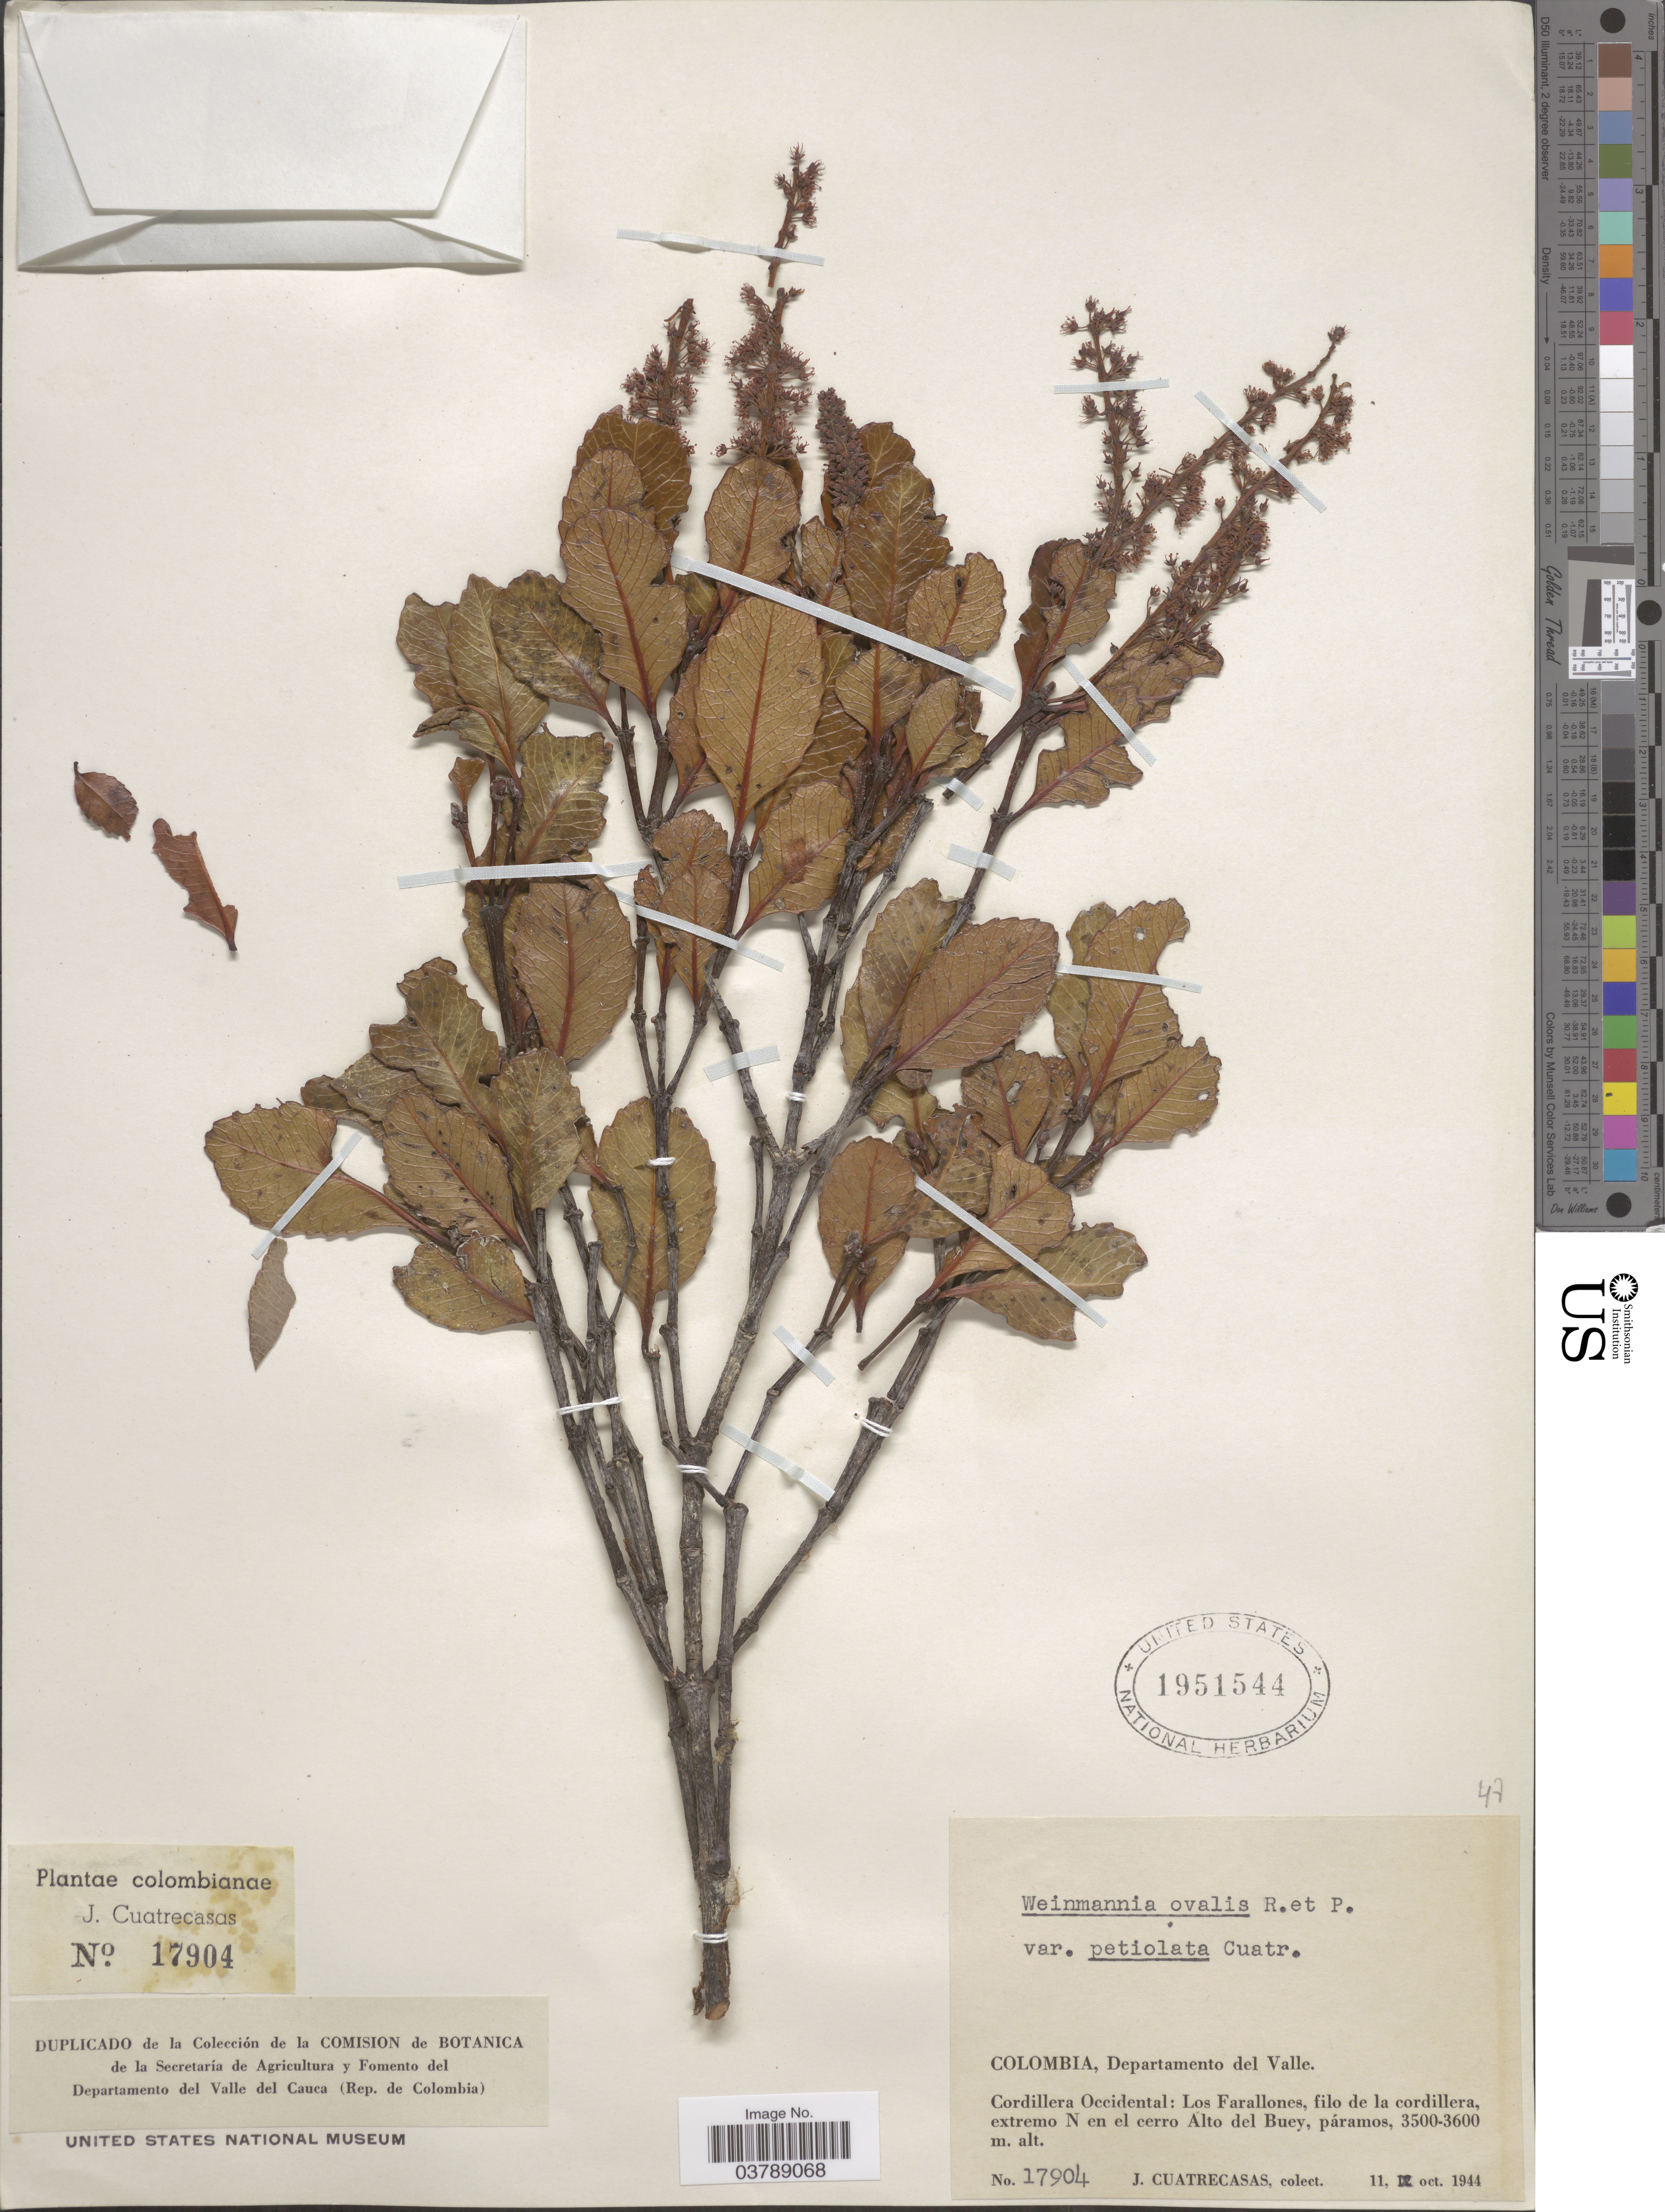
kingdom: Plantae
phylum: Tracheophyta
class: Magnoliopsida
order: Oxalidales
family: Cunoniaceae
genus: Weinmannia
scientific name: Weinmannia elliptica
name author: Kunth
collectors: J. Cuatrecasas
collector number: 17904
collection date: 1944-10-11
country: Colombia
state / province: Valle del Cauca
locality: Departamento del Valle. Cordillera Occidental: Los Farallones, filo de la cordillera, extremo N en el cerro Alto del Buey.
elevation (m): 3500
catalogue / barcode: US 1951544